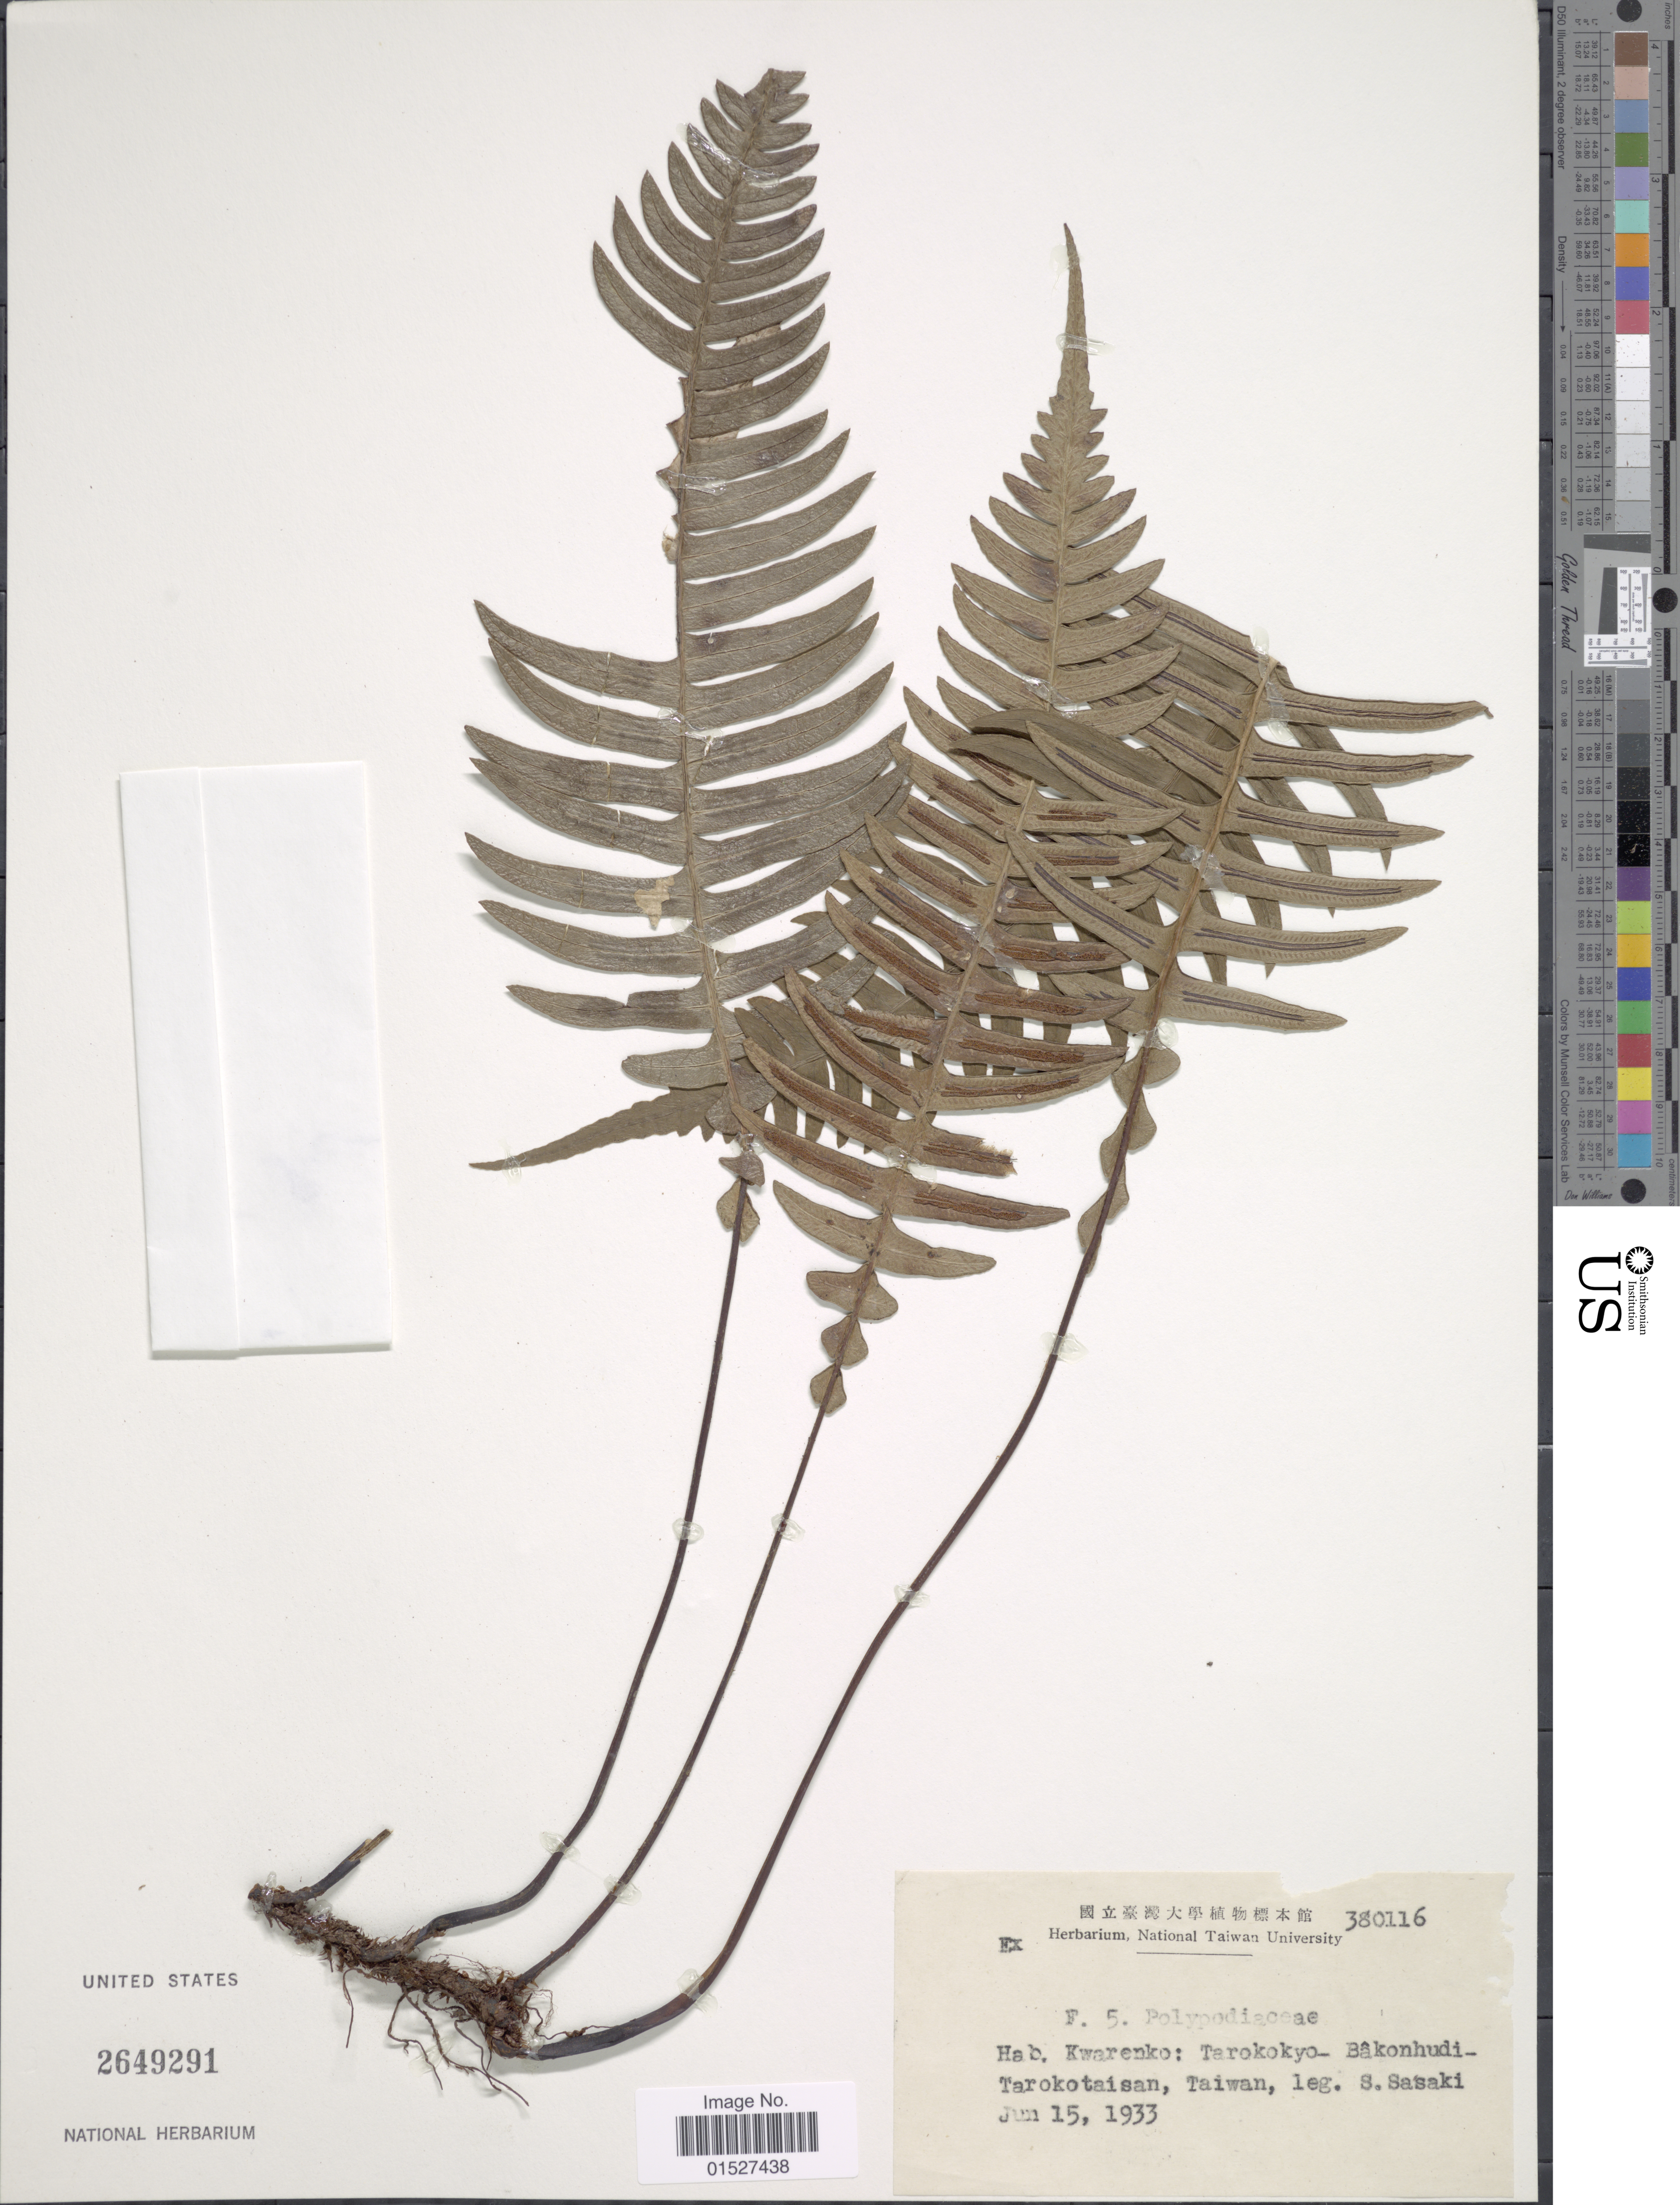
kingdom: Plantae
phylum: Tracheophyta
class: Polypodiopsida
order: Polypodiales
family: Blechnaceae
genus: Blechnum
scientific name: Blechnum sp.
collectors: S. Sasaki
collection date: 1933-01-15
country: Taiwan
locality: Hab. Kwarenko: Tarokokyoi-Bakonhudi-Tarokotaisan.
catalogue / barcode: US 2649291